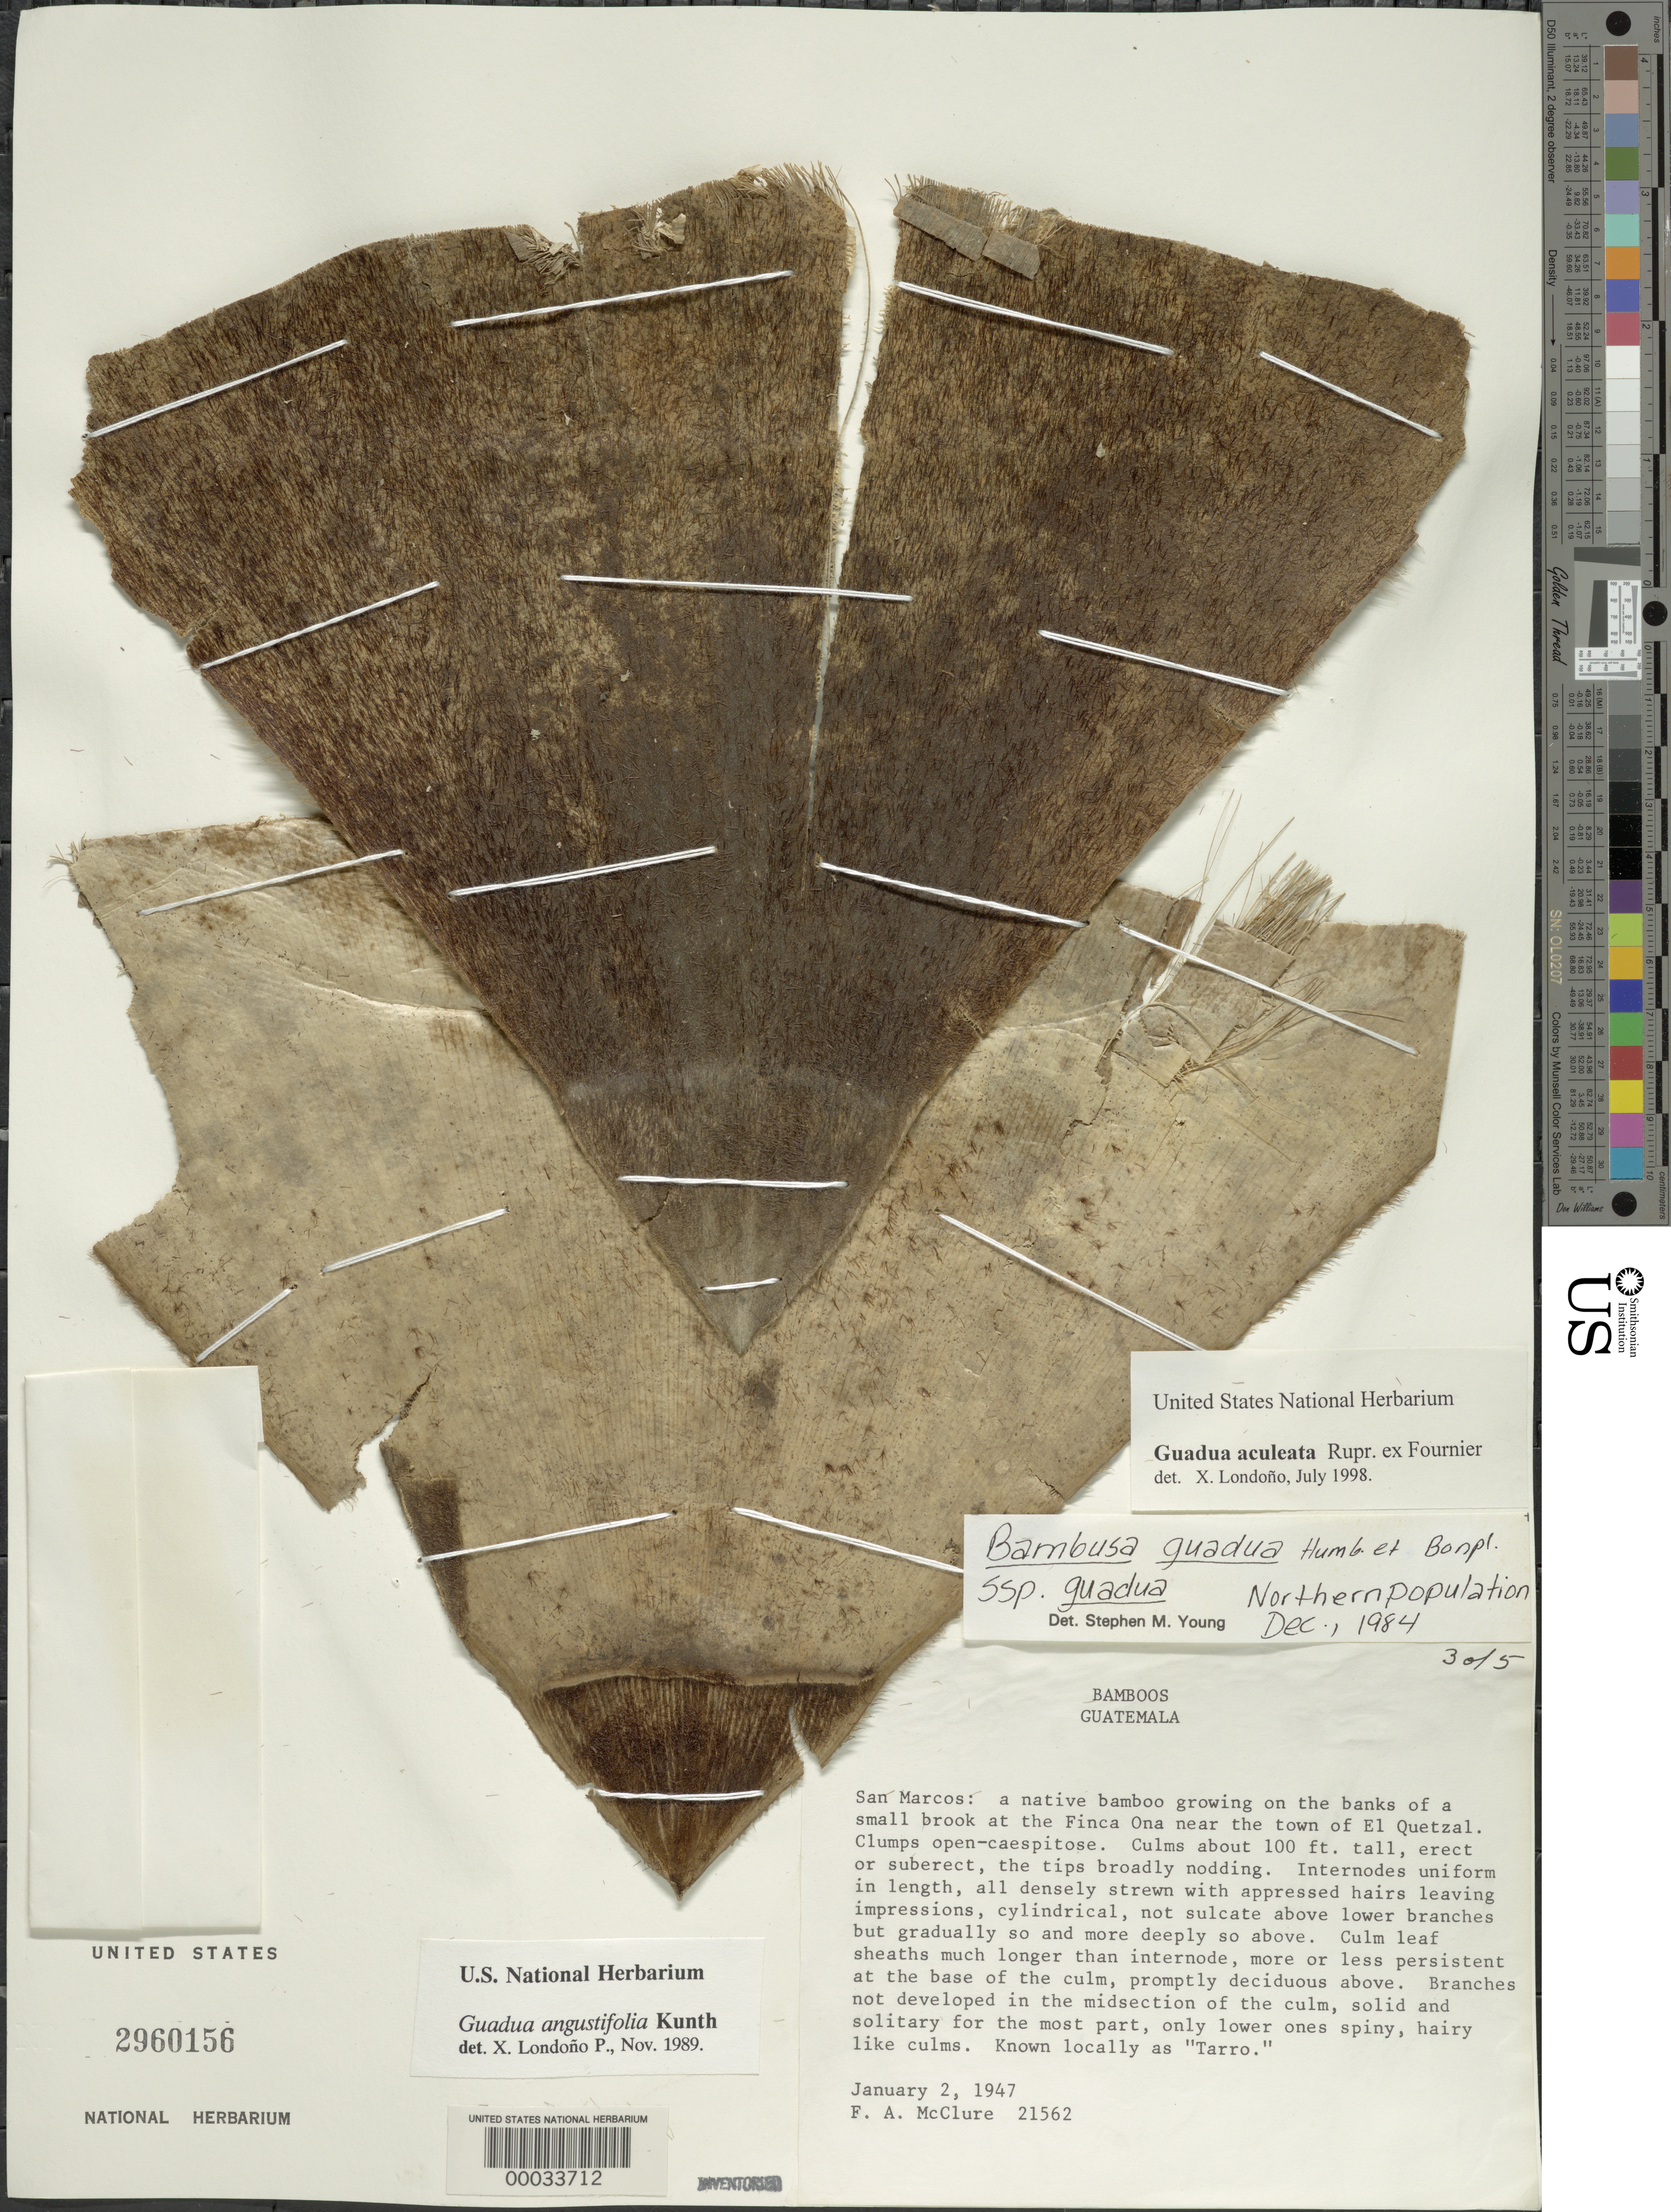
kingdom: Plantae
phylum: Tracheophyta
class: Liliopsida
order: Poales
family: Poaceae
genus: Guadua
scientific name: Guadua aculeata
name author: Rupr. ex E. Fourn.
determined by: Londoño, X., (TULV), Jardin Botanico "Juan Maria Cespedes"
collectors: F. A. McClure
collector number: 21562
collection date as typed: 02 Jan 1947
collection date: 1947-01-02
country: Guatemala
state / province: San Marcos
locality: Finca Ona, El Quetzal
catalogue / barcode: US 2960156